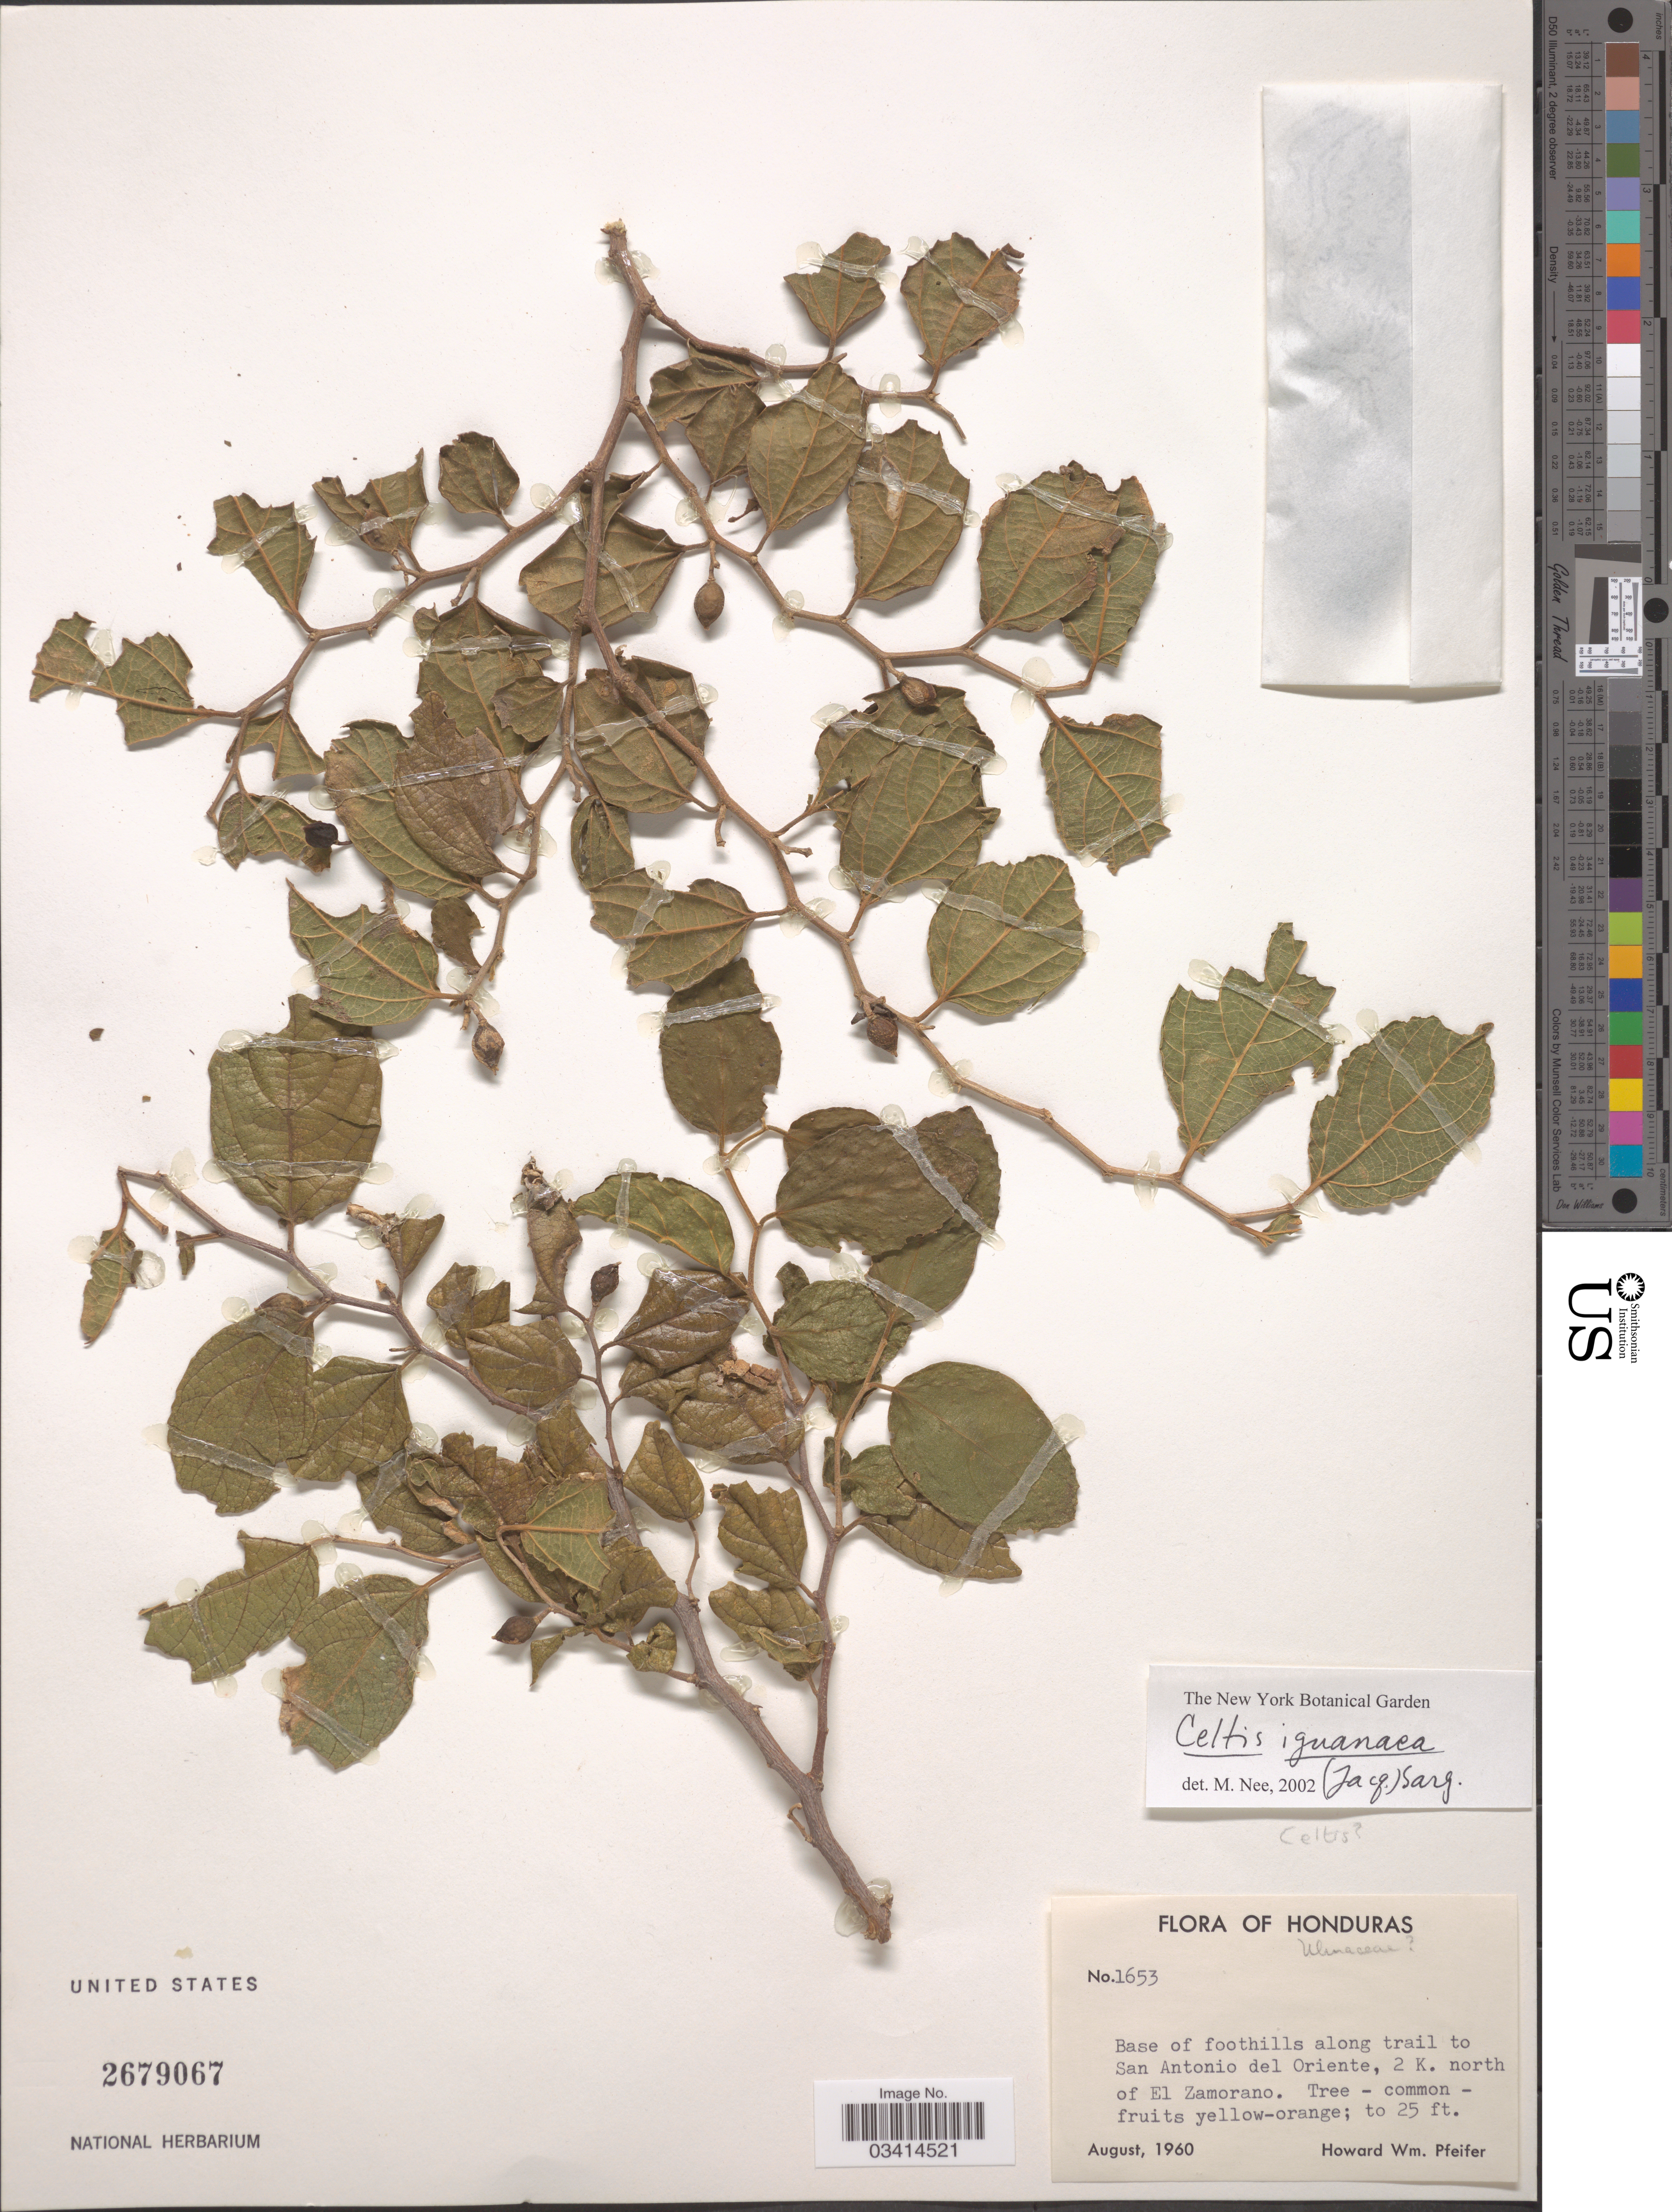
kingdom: Plantae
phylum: Tracheophyta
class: Magnoliopsida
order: Rosales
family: Cannabaceae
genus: Celtis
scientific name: Celtis iguanaea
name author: (Jacq.) Sarg.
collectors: H. W. Pfeifer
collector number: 1653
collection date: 1960-08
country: Honduras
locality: Base of foothills along trail to San Antonio del Oriente, 2 K. north of El Zamorano.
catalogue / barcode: US 2679067